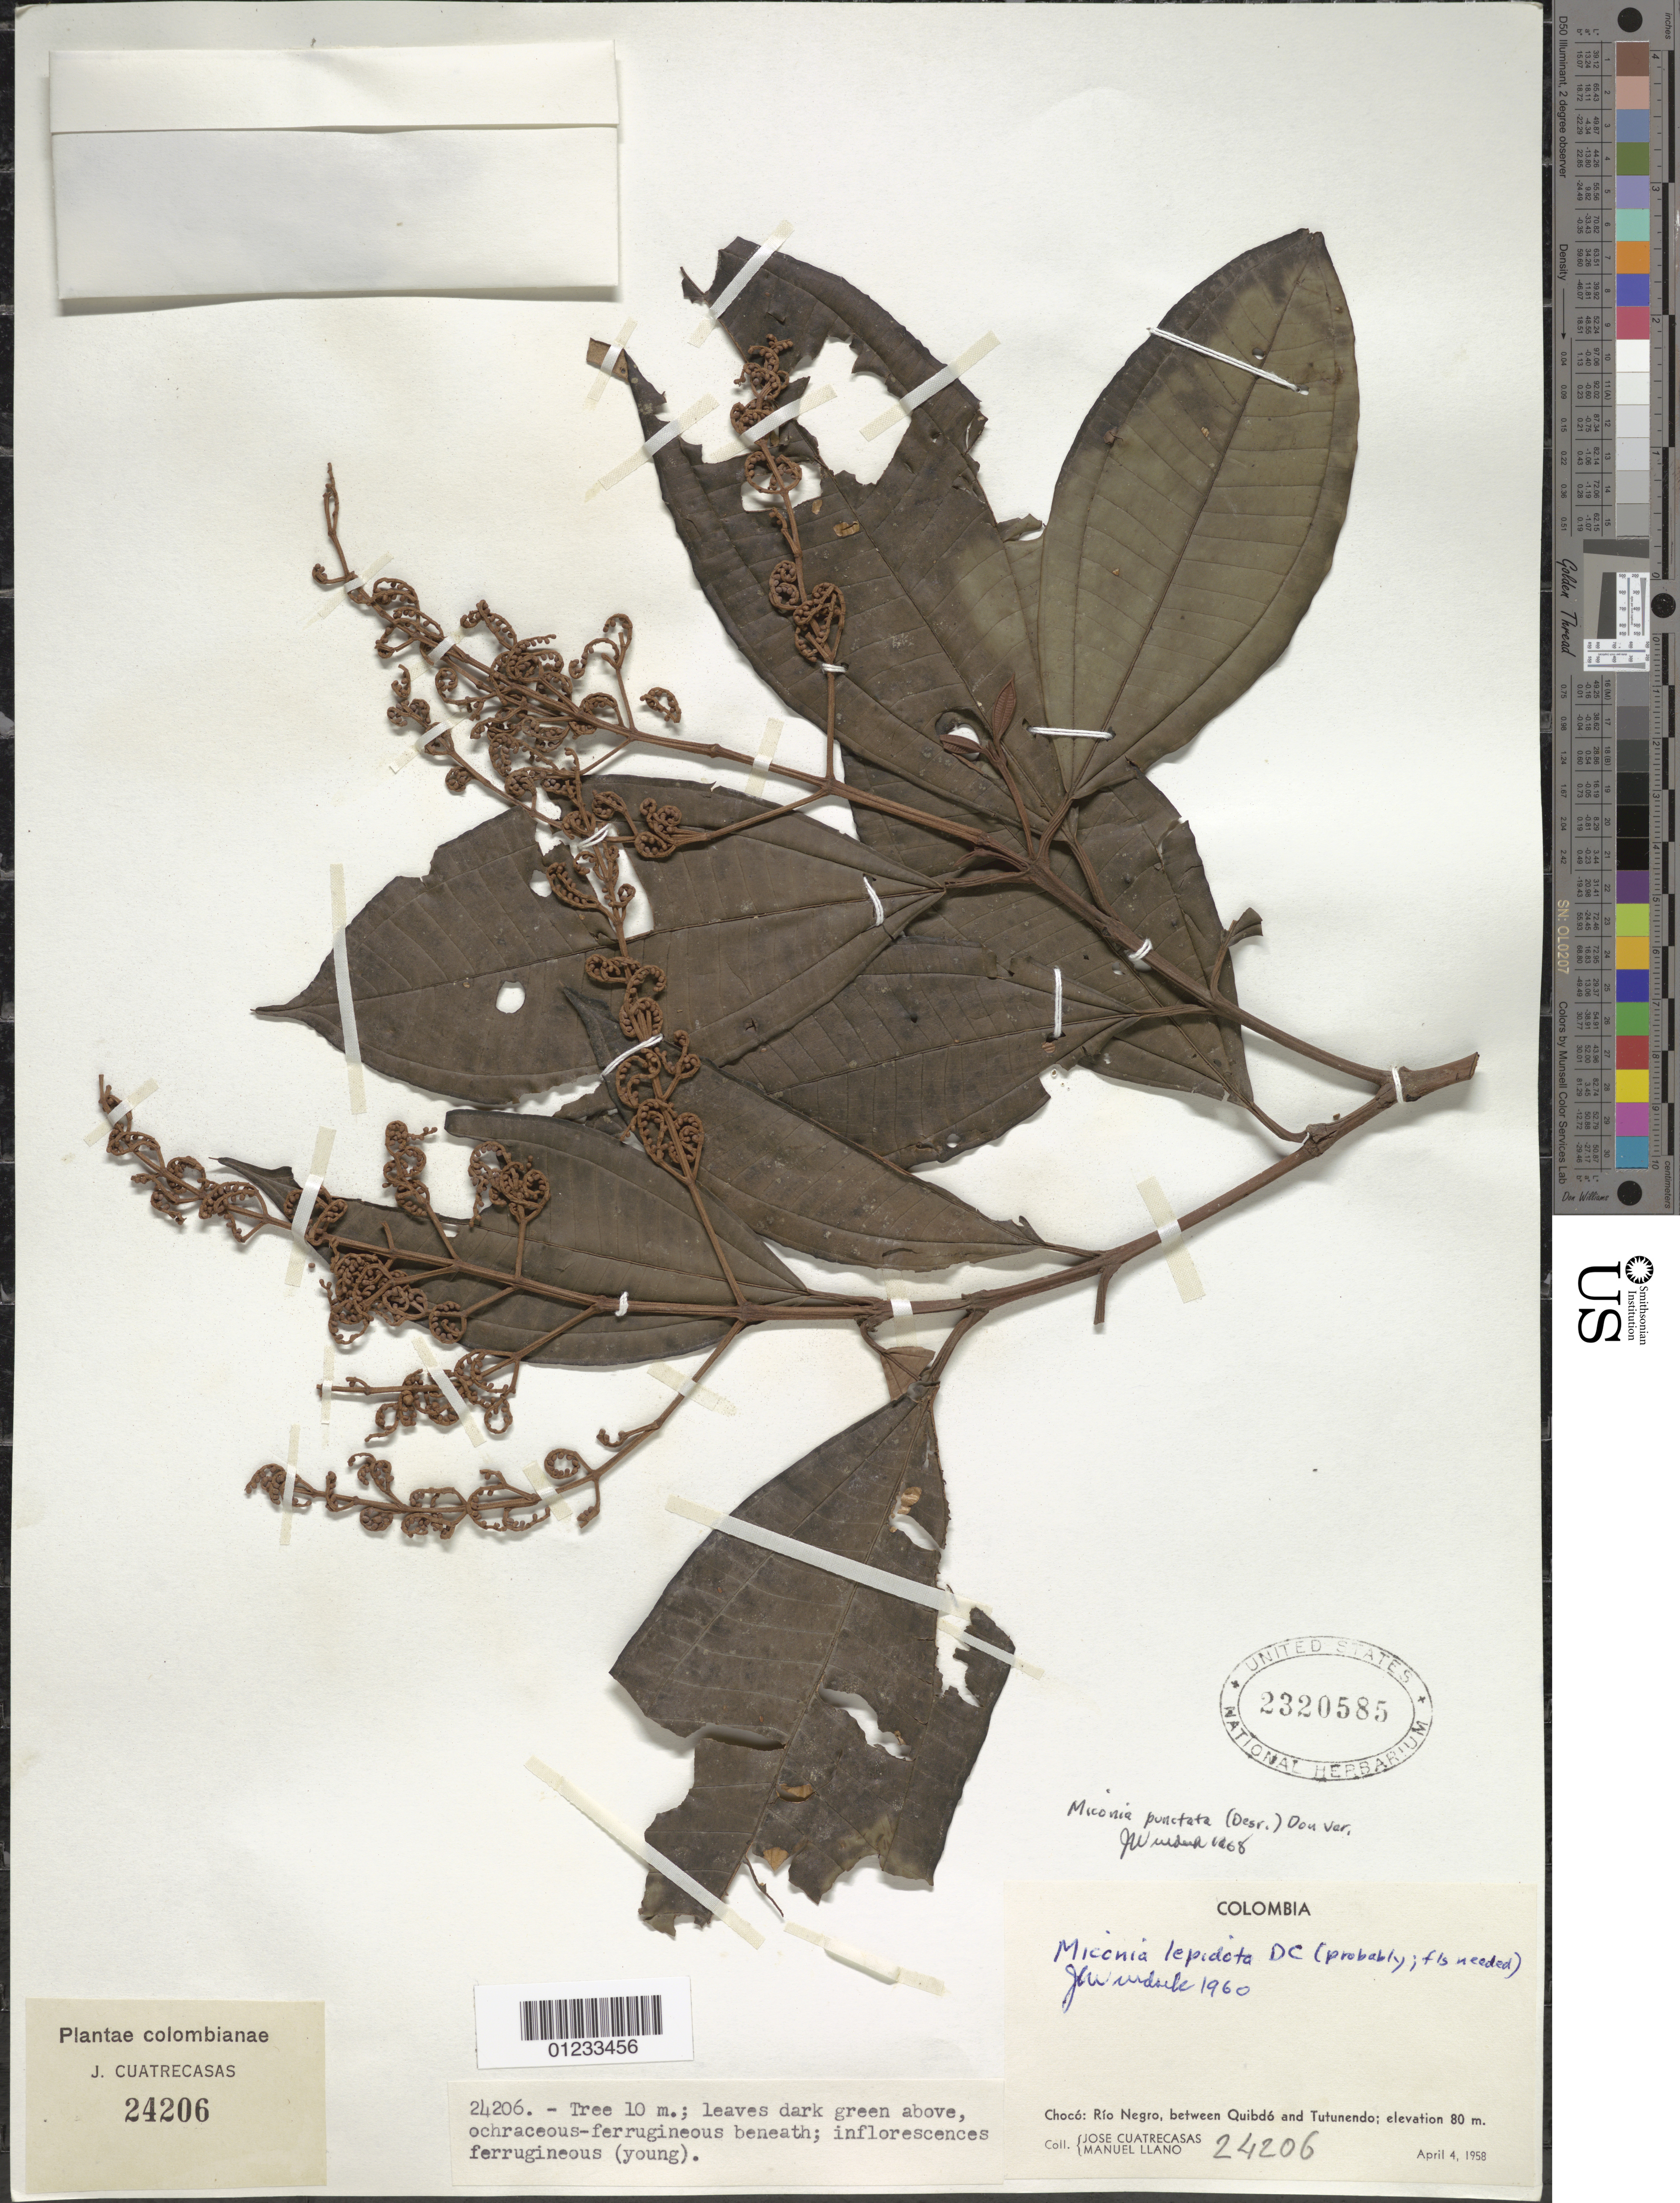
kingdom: Plantae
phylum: Tracheophyta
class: Magnoliopsida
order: Myrtales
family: Melastomataceae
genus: Miconia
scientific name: Miconia punctata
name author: (Desr.) D. Don ex DC.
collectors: J. Cuatrecasas & M. Llano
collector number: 24206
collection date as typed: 04 Apr 1958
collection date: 1958-04-04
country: Colombia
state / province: Chocó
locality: Rio Negro, between Quibdo and TutUnendo.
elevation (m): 80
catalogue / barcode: US 2320585